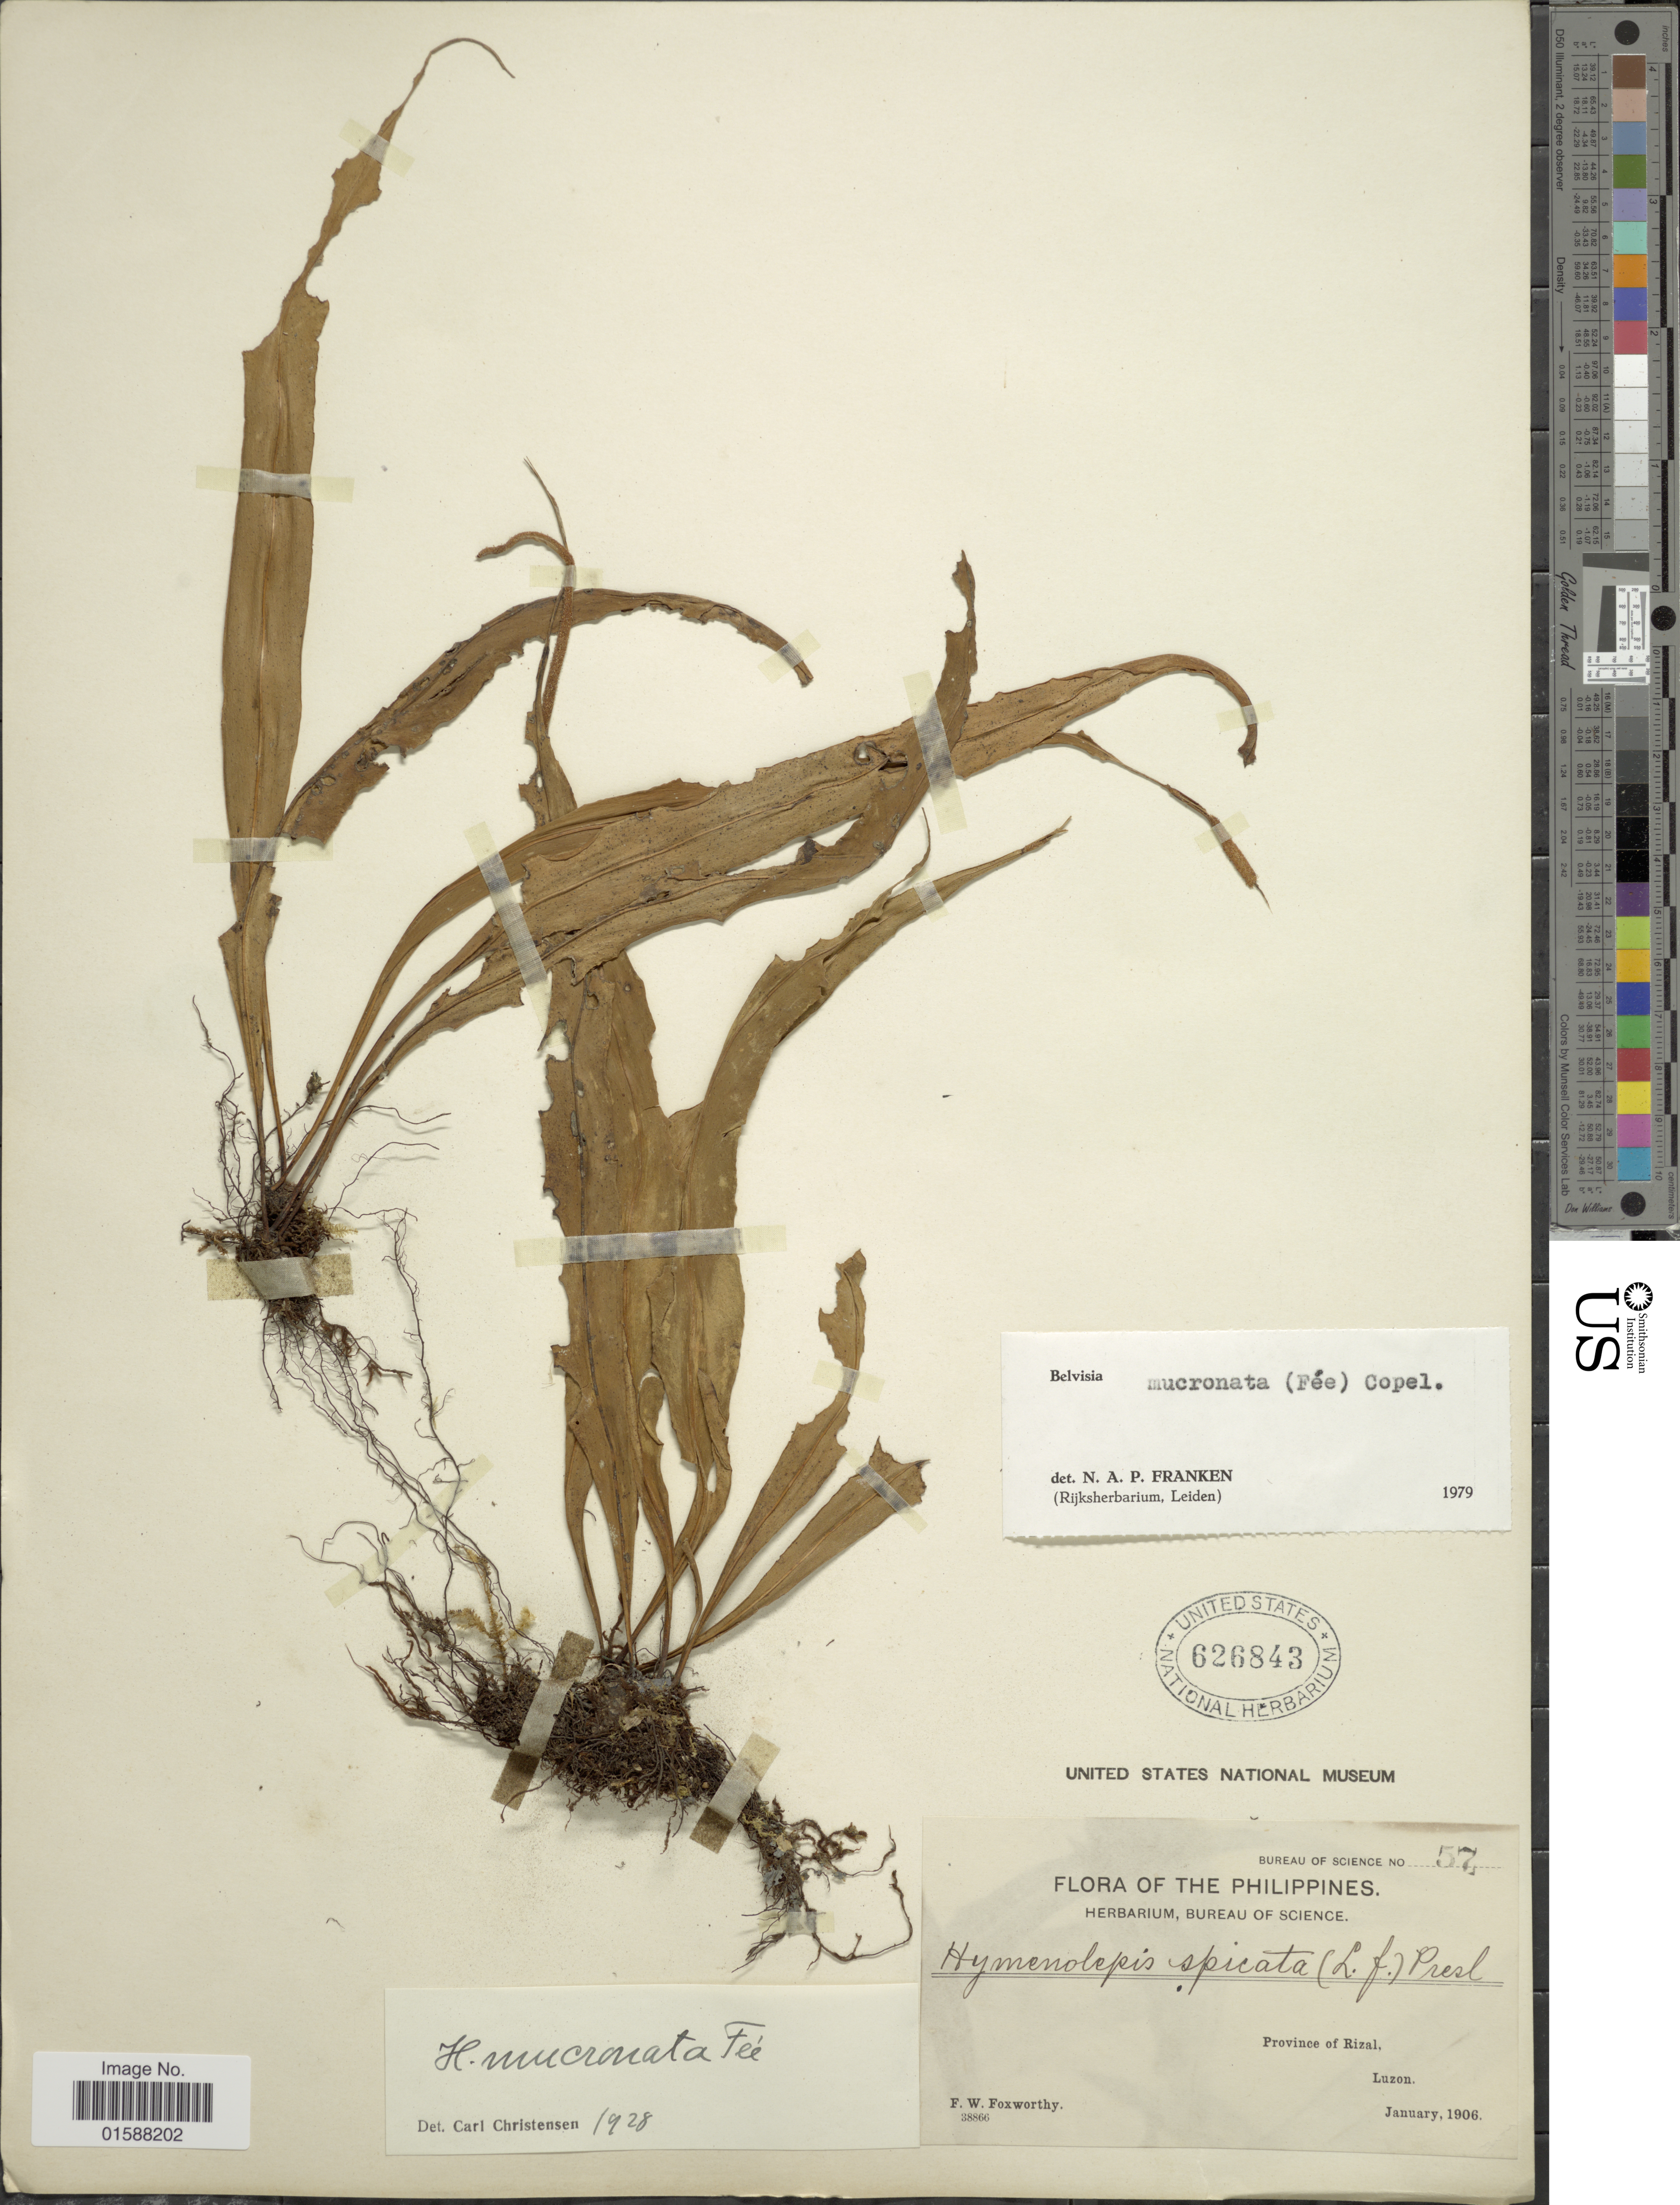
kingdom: Plantae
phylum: Tracheophyta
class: Polypodiopsida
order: Polypodiales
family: Polypodiaceae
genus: Lepisorus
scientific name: Lepisorus mucronatus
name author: (Fée) Li S. Wang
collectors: F. W. Foxworthy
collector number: Bureau of Science 57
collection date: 1906-01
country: Philippines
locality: Province of Rizal, Luzon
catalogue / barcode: US 626843